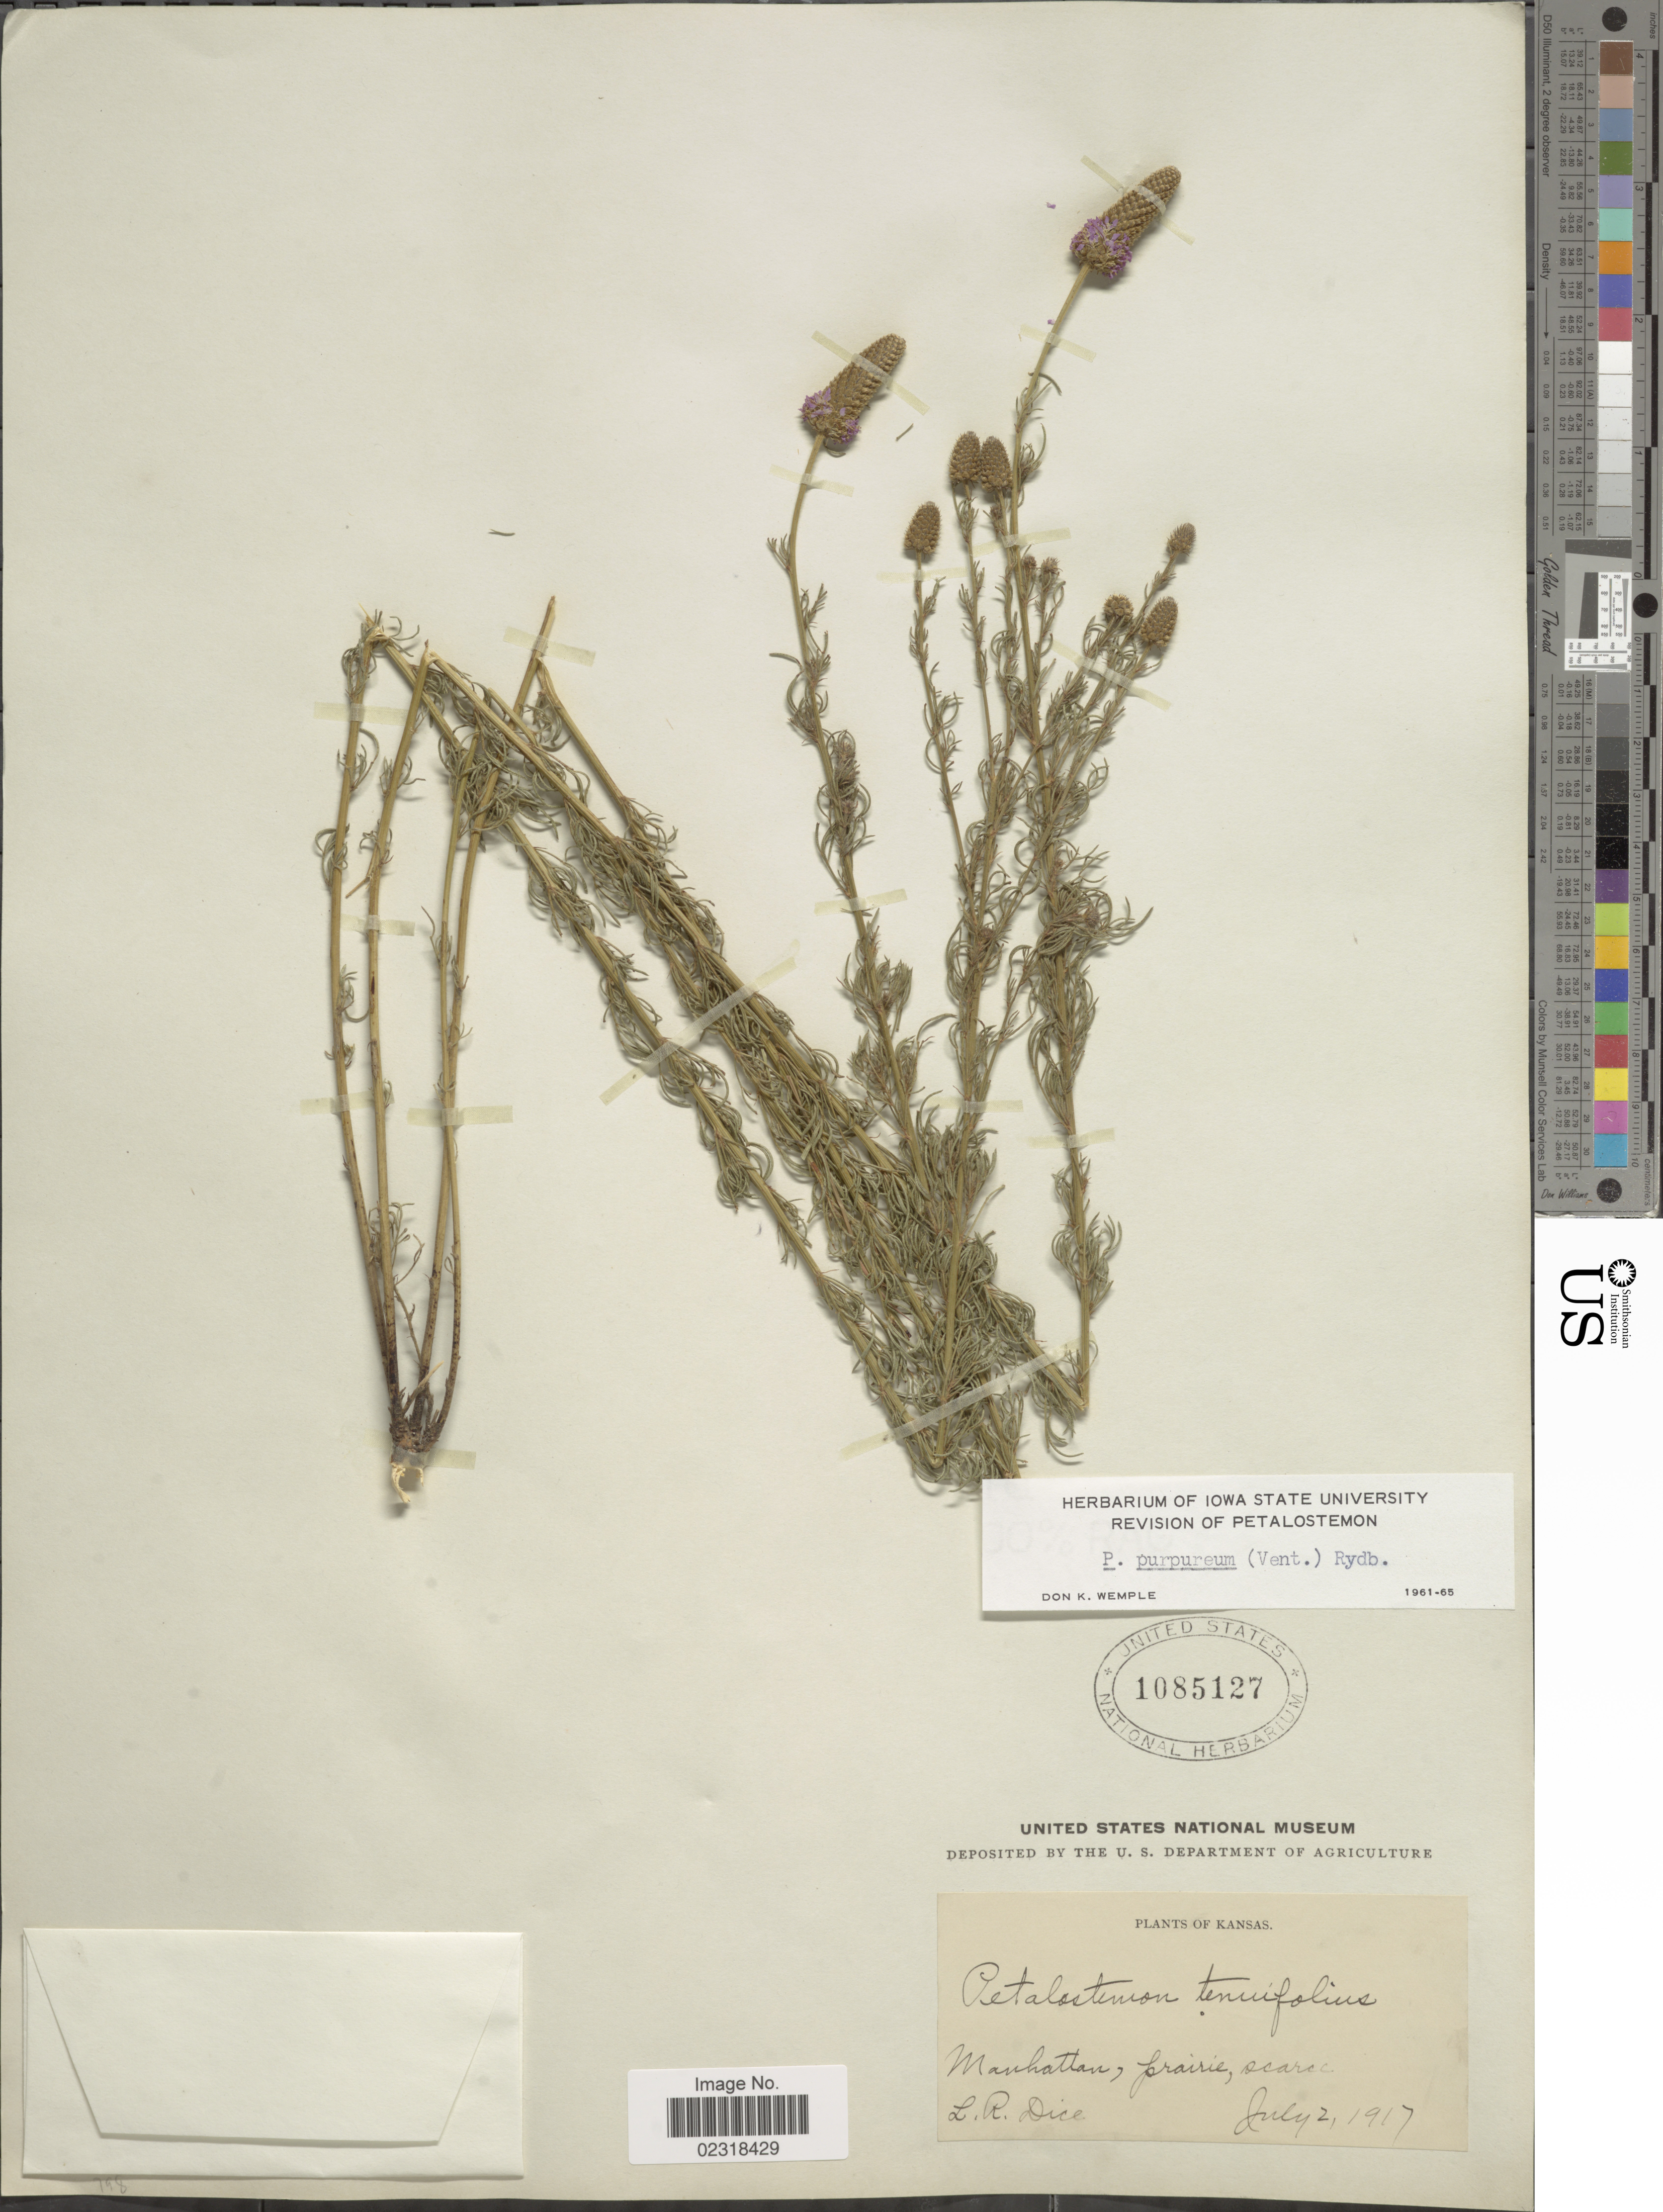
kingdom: Plantae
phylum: Tracheophyta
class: Magnoliopsida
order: Fabales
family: Fabaceae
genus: Dalea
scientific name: Dalea purpurea var. purpurea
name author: Vent.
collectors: L. Dice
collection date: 1917-07-02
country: United States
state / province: Kansas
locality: Manhattan, prairie scarec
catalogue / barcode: US 1085127